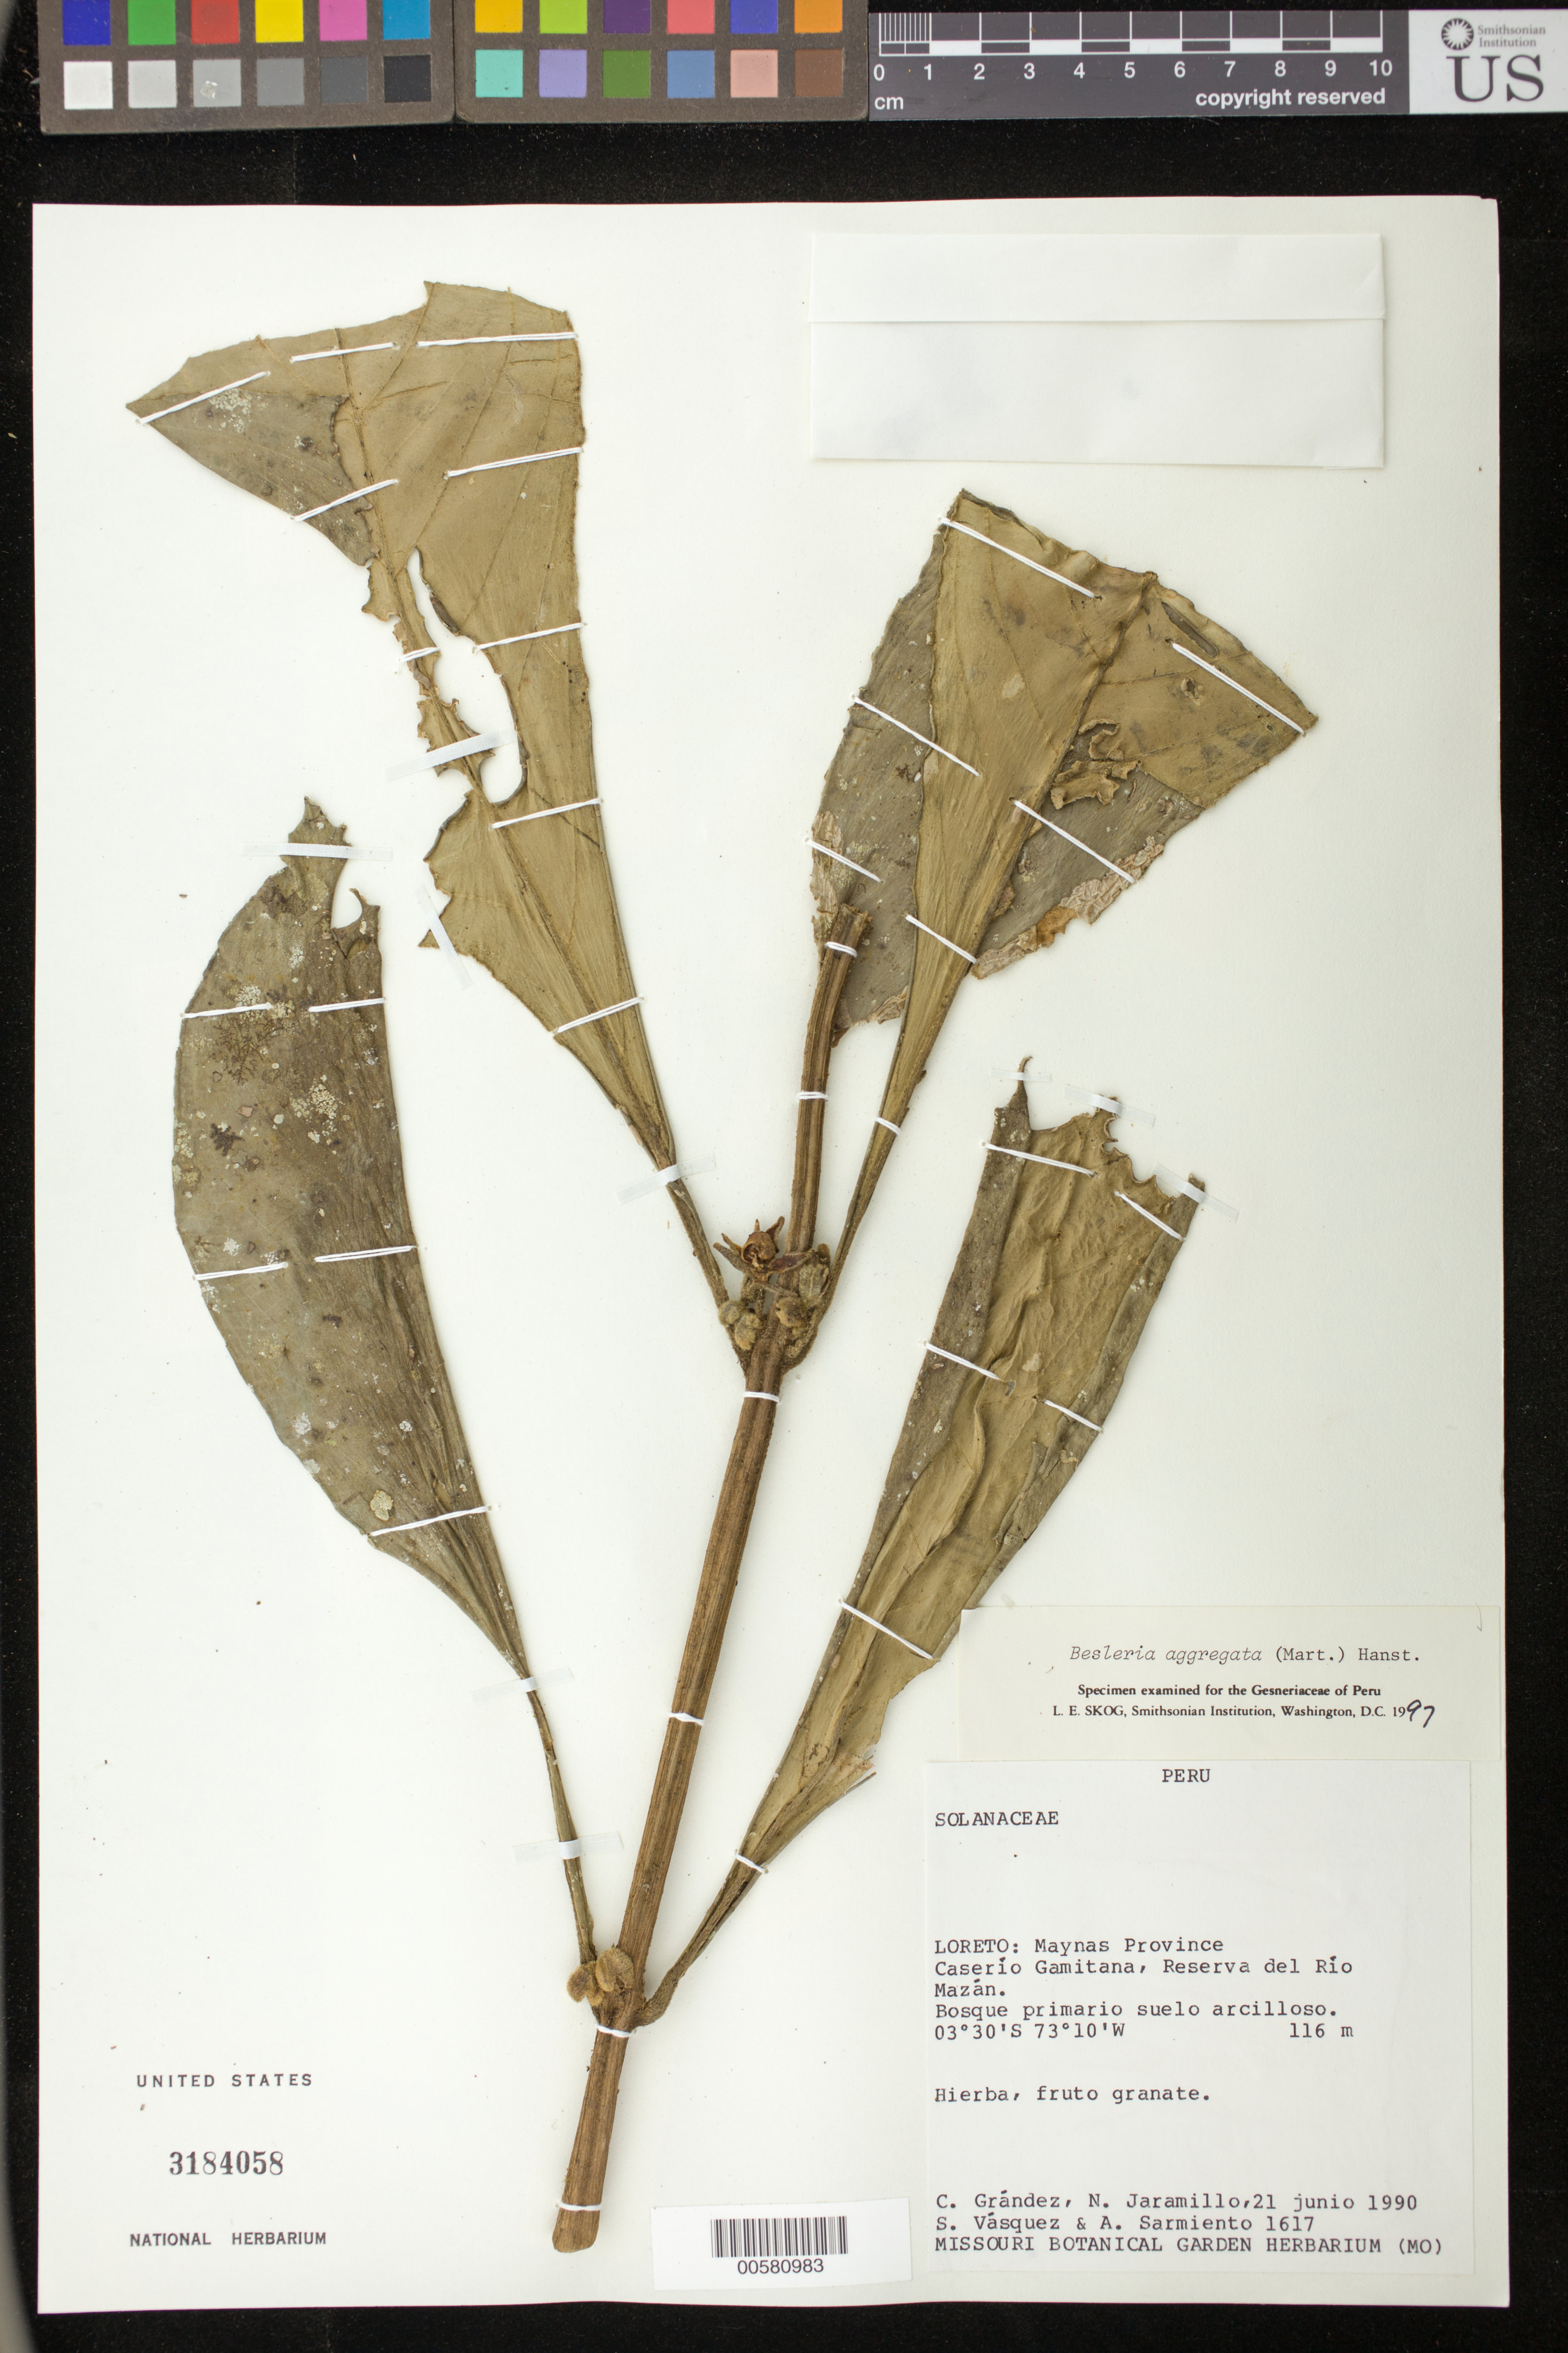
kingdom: Plantae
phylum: Tracheophyta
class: Magnoliopsida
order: Lamiales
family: Gesneriaceae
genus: Besleria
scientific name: Besleria aggregata var. aggregata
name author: (Mart.) Hanst.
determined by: Skog, Laurence E.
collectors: C. Grández, N. Jaramillo, S. Vásquez & A. Sarmiento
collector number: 1617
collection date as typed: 21 Jun 1990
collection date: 1990-06-21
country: Peru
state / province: Loreto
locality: Prov. Maynas; Caserío Gamitana, Reserva del Río Mazán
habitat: Bosque primario suelo arcilloso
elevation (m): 116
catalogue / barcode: US 3184058